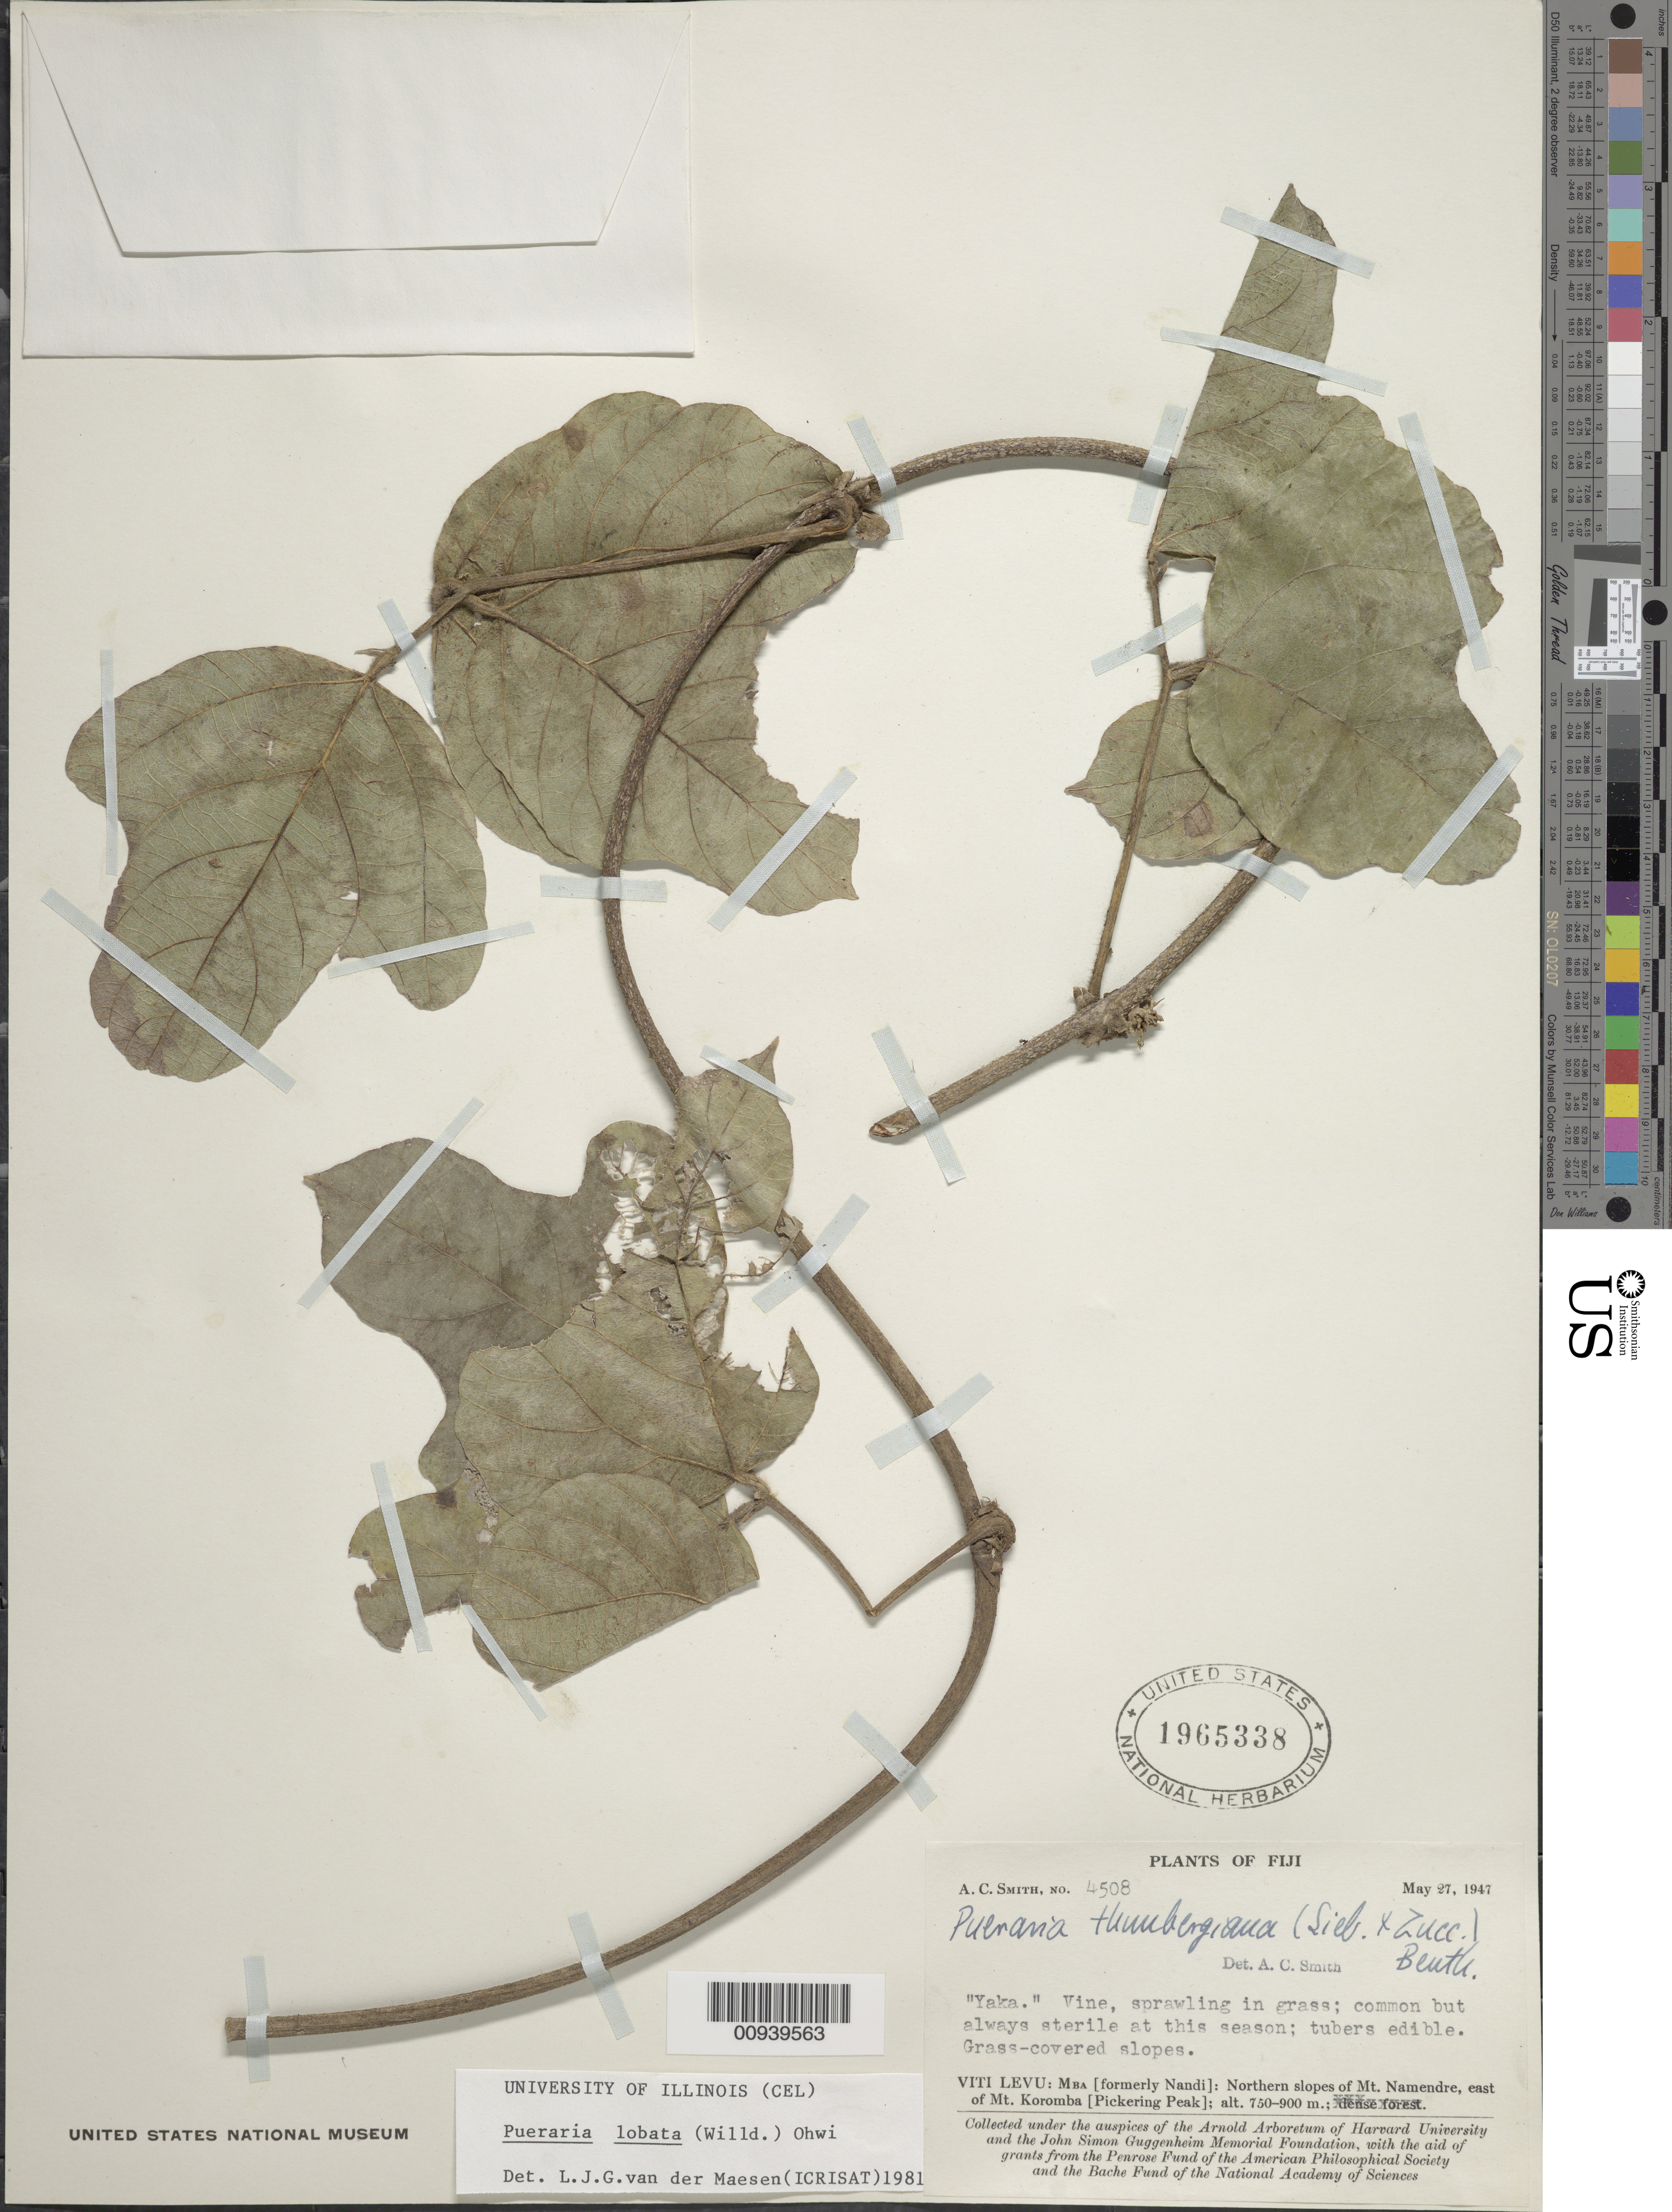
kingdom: Plantae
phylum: Tracheophyta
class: Magnoliopsida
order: Fabales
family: Fabaceae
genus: Pueraria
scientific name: Pueraria lobata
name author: (Willd.) Ohwi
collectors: C. A. Smith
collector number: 4508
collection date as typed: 27 May 1947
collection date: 1947-05-27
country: Fiji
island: Viti Levu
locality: Mba: Northern slopes of Mt. Namendre, east of Mt. Koromba (Pickering Peak)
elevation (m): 750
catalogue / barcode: US 1965388